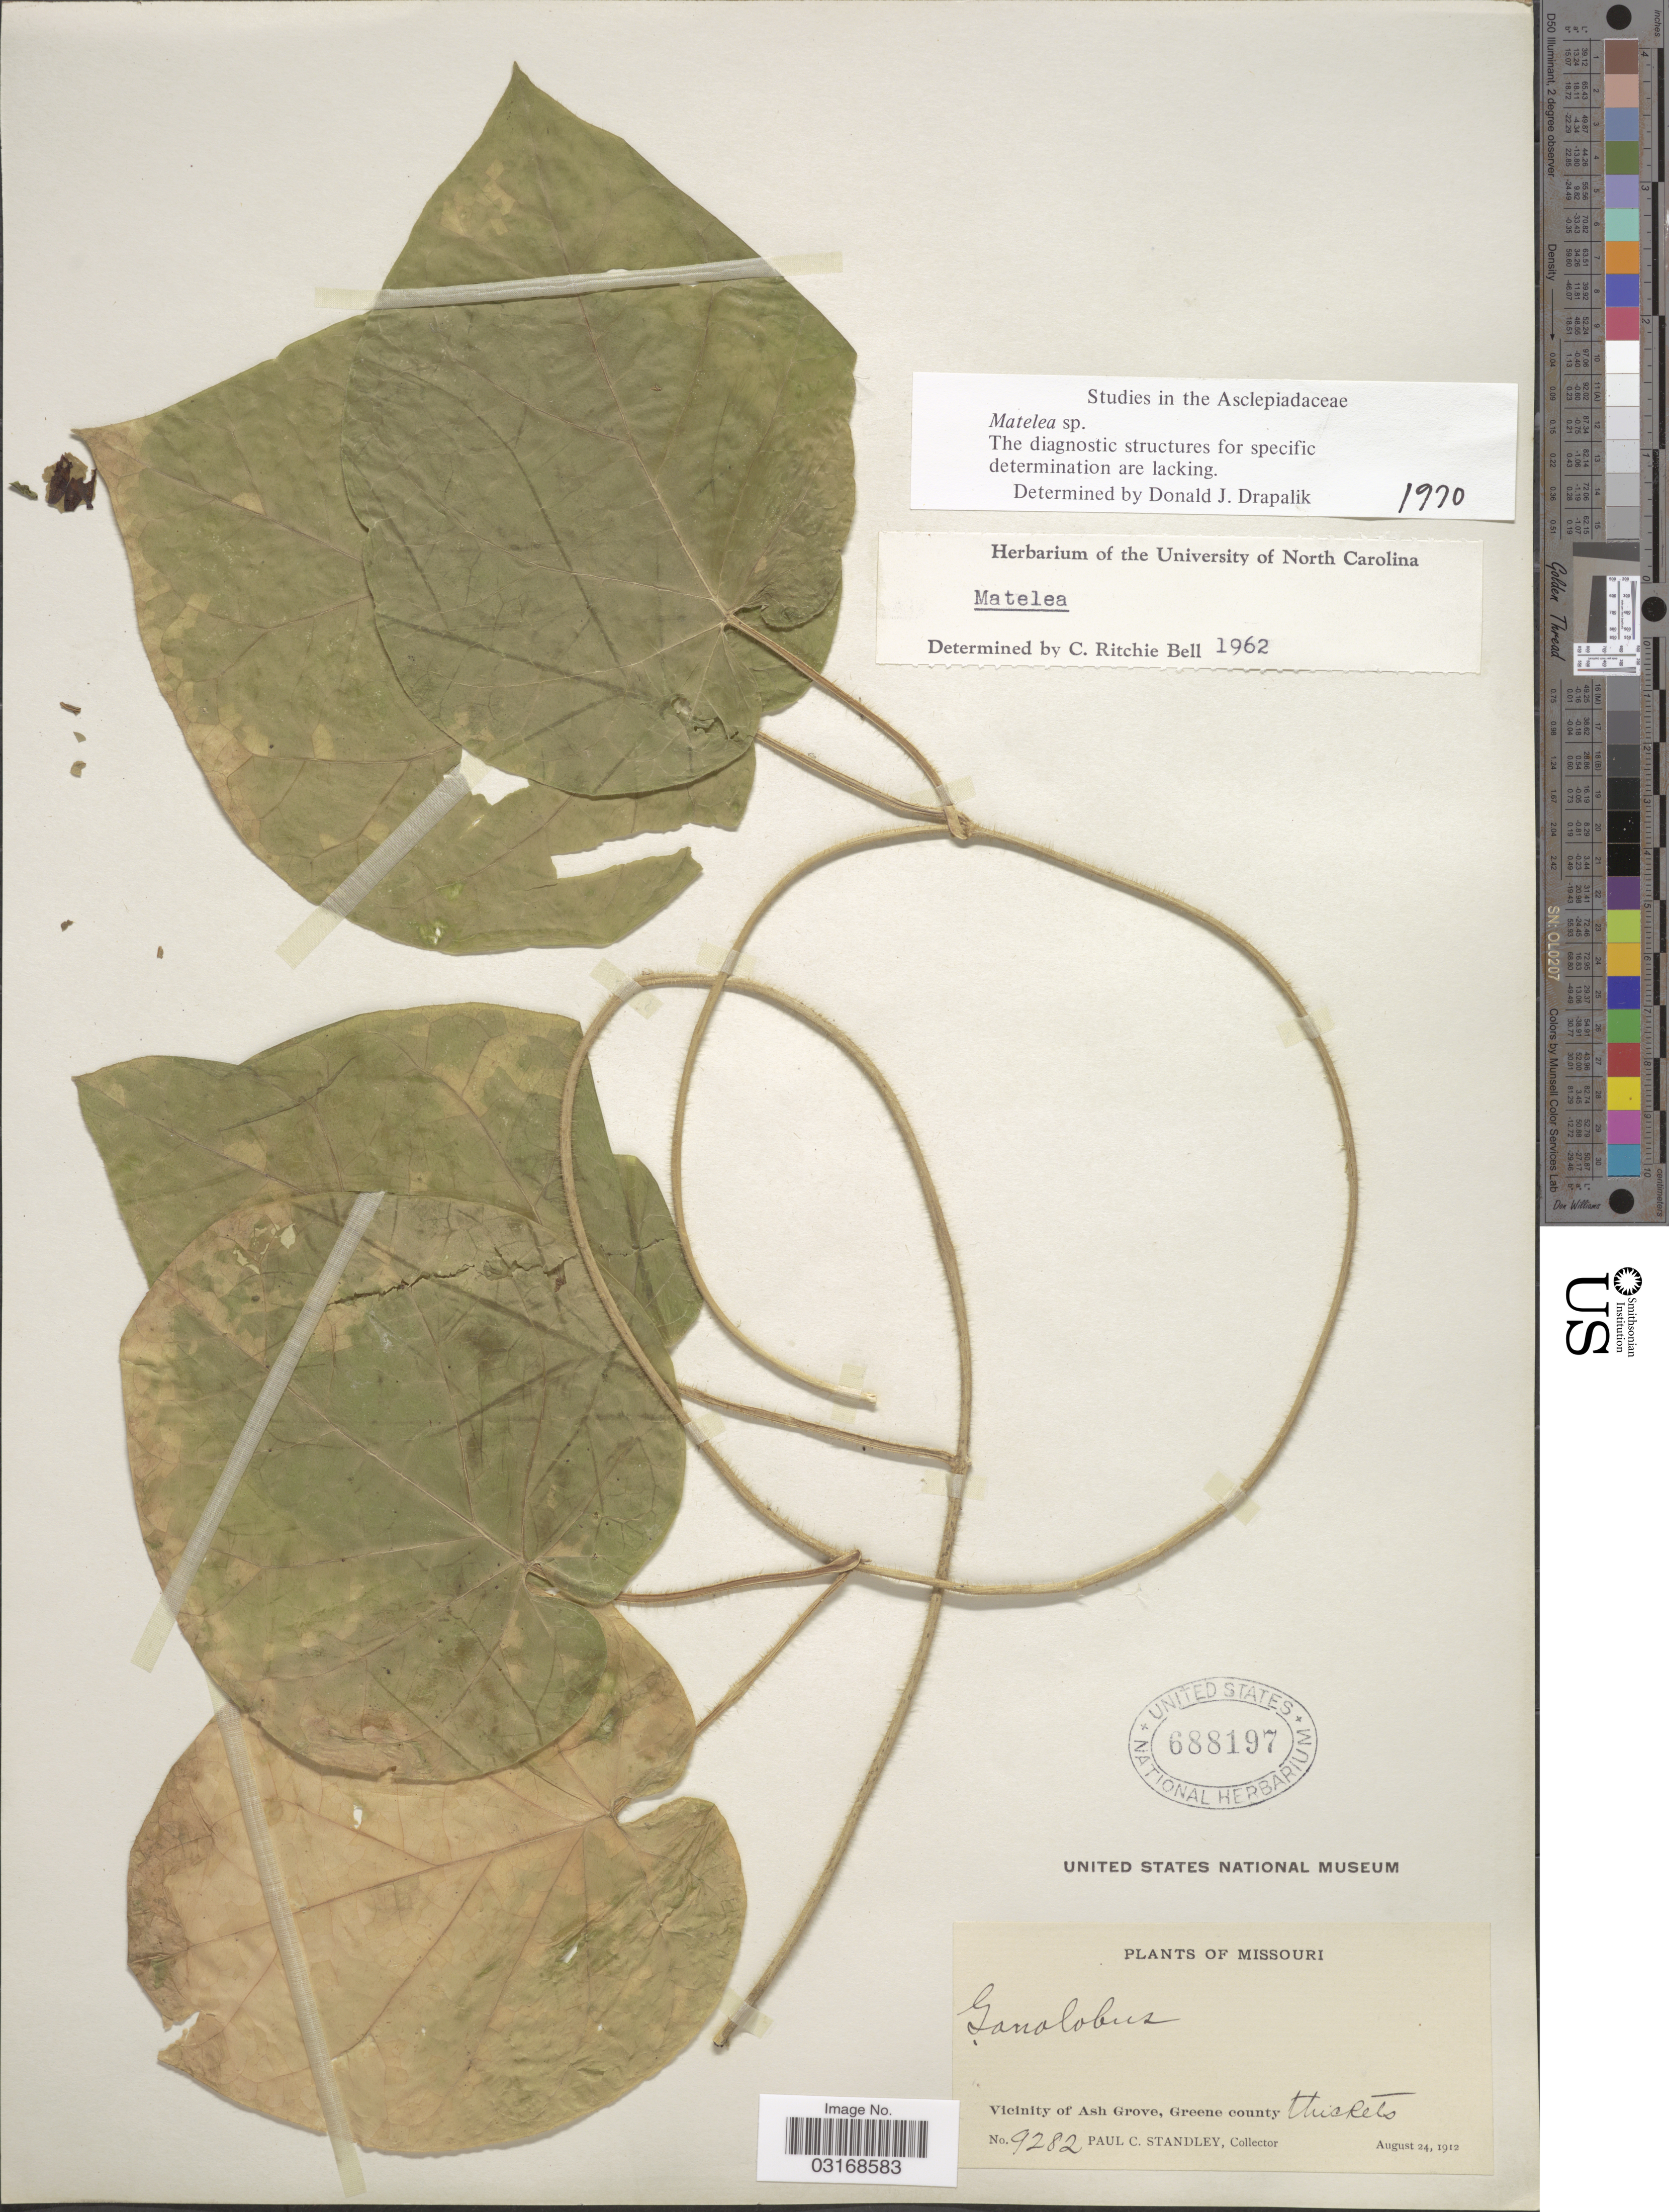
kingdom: Plantae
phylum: Tracheophyta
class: Magnoliopsida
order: Gentianales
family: Apocynaceae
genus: Matelea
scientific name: Matelea sp.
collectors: P. C. Standley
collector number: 9282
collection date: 1912-08-24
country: United States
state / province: Missouri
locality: Vicinity of Ash Grove, Greene county.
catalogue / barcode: US 688197